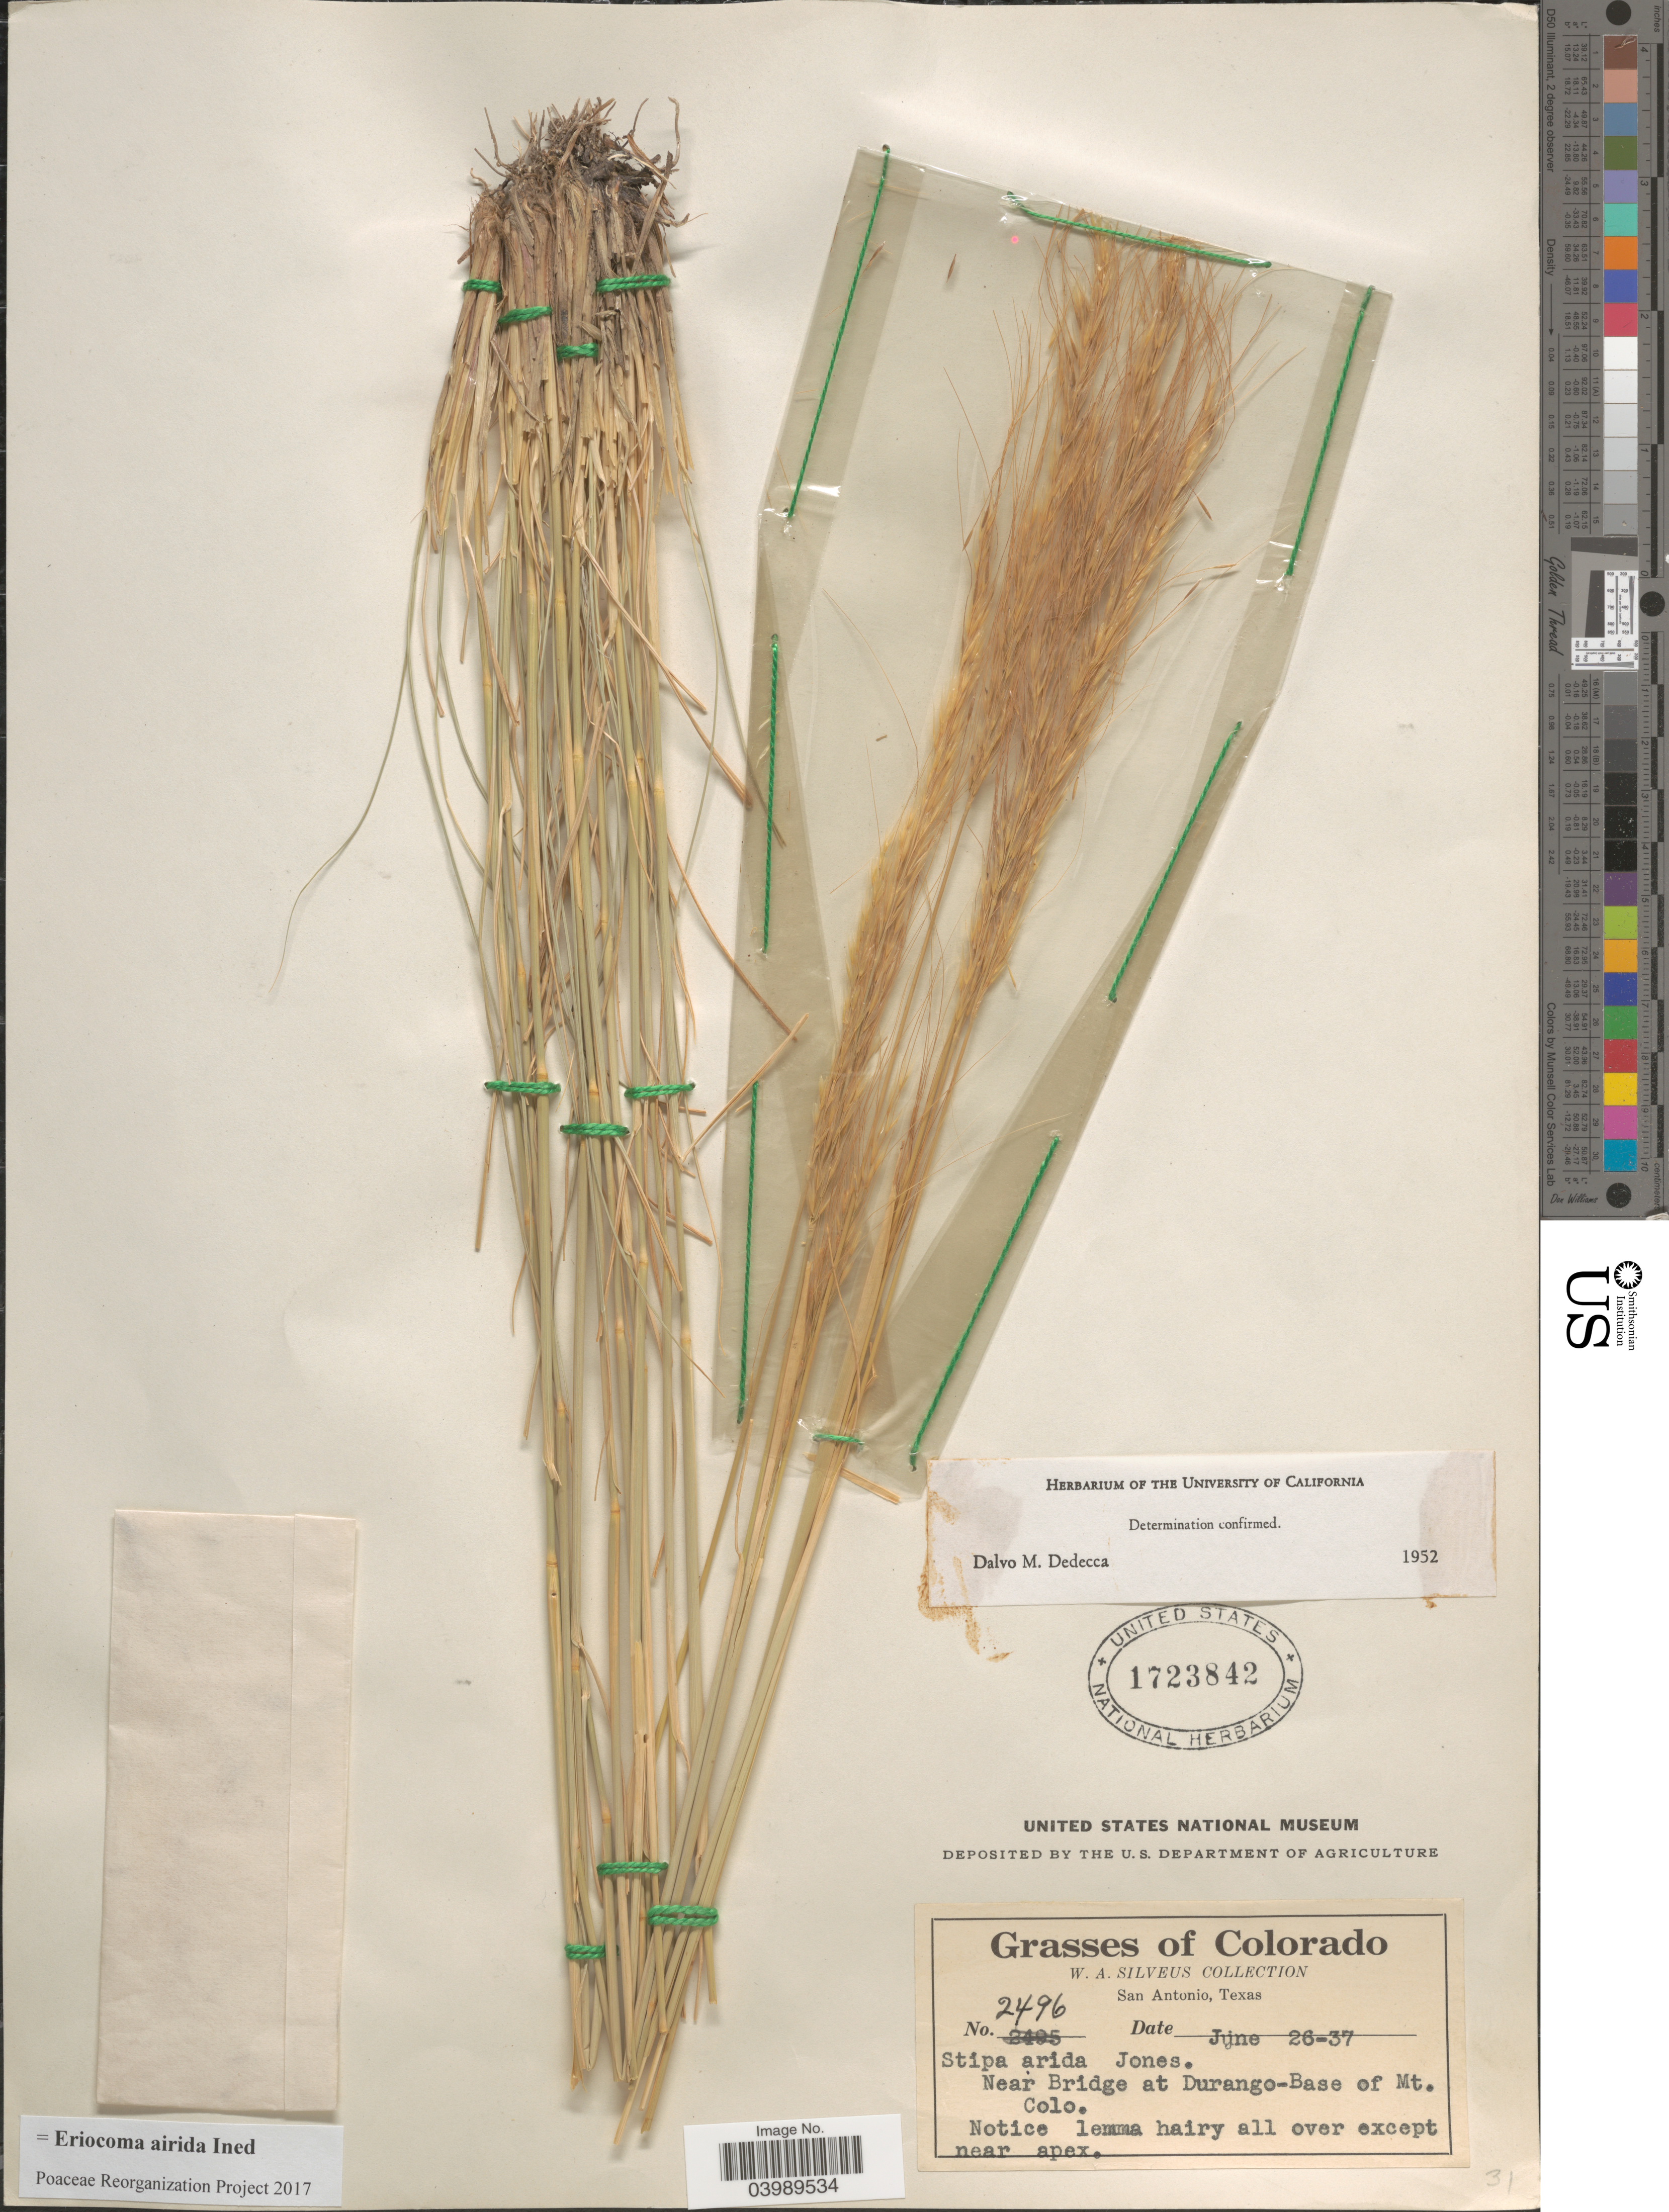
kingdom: Plantae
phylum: Tracheophyta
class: Liliopsida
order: Poales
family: Poaceae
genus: Eriocoma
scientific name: Eriocoma arida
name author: (M.E. Jones) Romasch.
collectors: W. Silveus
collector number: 2496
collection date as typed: Transcribed d/m/y: 26/6/37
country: United States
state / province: Colorado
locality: Near Bridge at Durango-Base of Mt. Colo.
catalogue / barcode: US 1723842